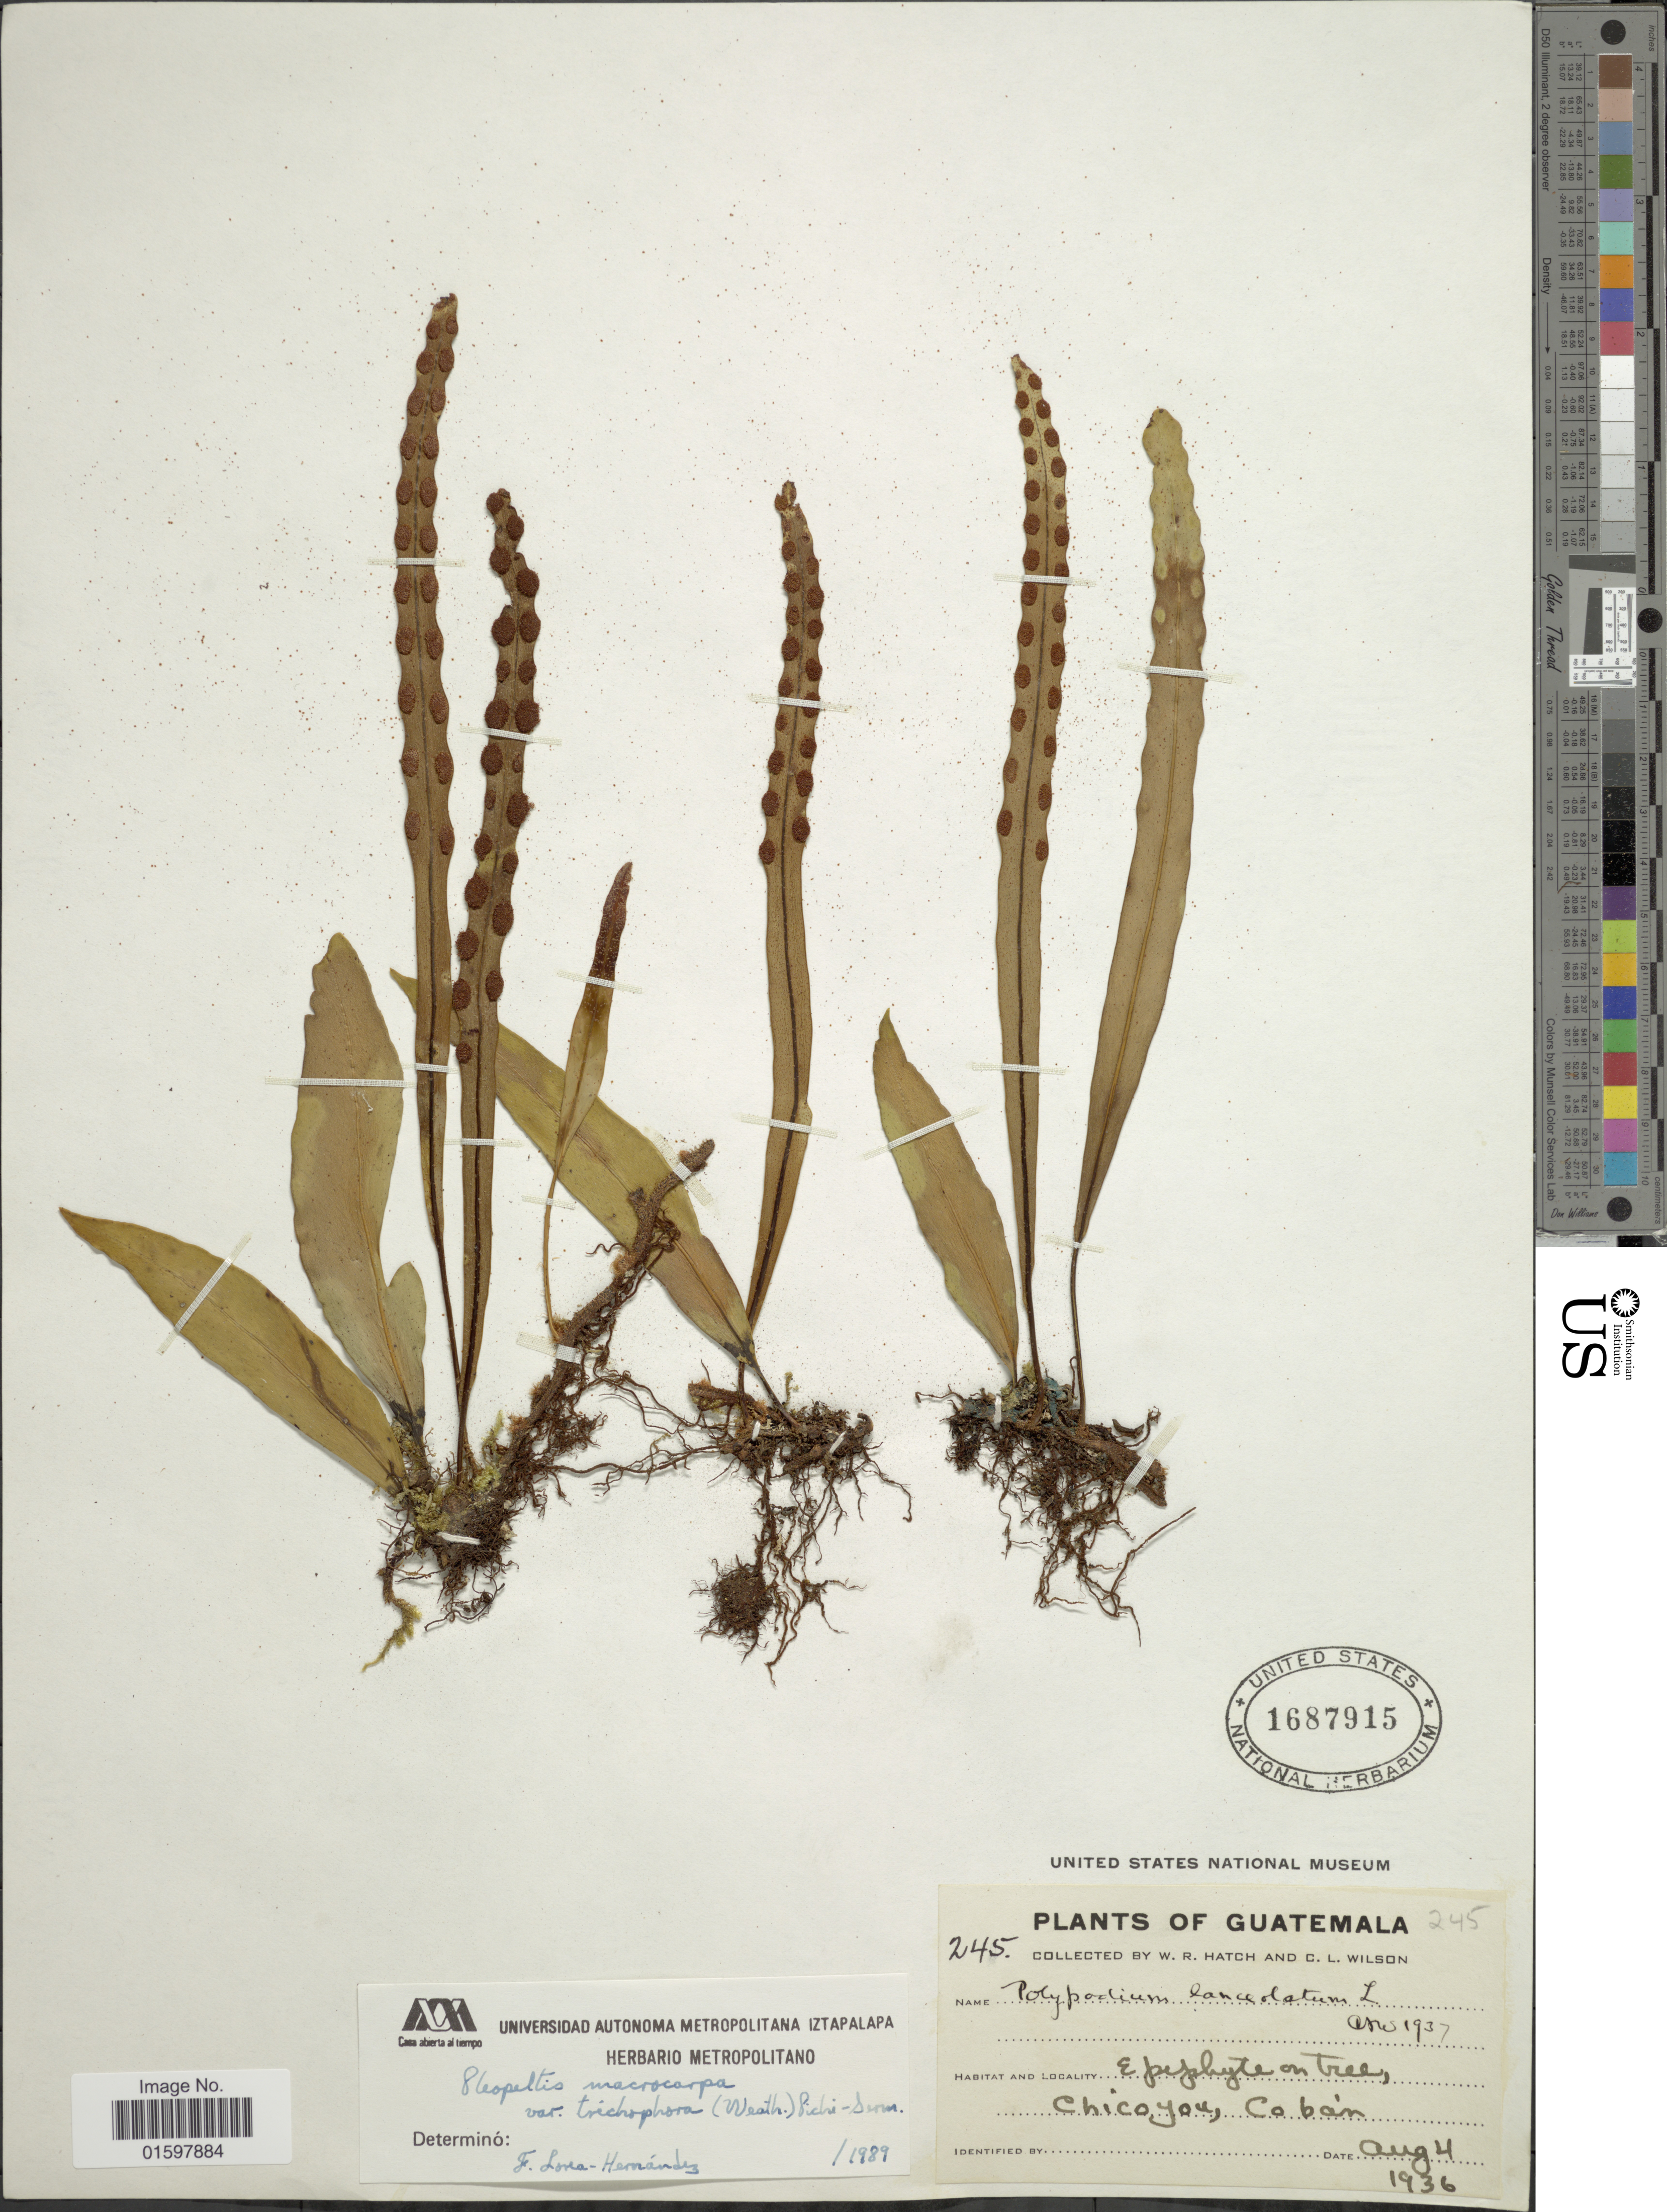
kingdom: Plantae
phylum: Tracheophyta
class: Polypodiopsida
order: Polypodiales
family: Polypodiaceae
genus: Pleopeltis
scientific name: Pleopeltis mexicana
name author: (Fée) Mickel & Beitel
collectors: W. Hatch & C. L. Wilson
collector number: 245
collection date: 1936-08-04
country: Guatemala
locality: Chicoyoum Cobán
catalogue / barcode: US 1687915